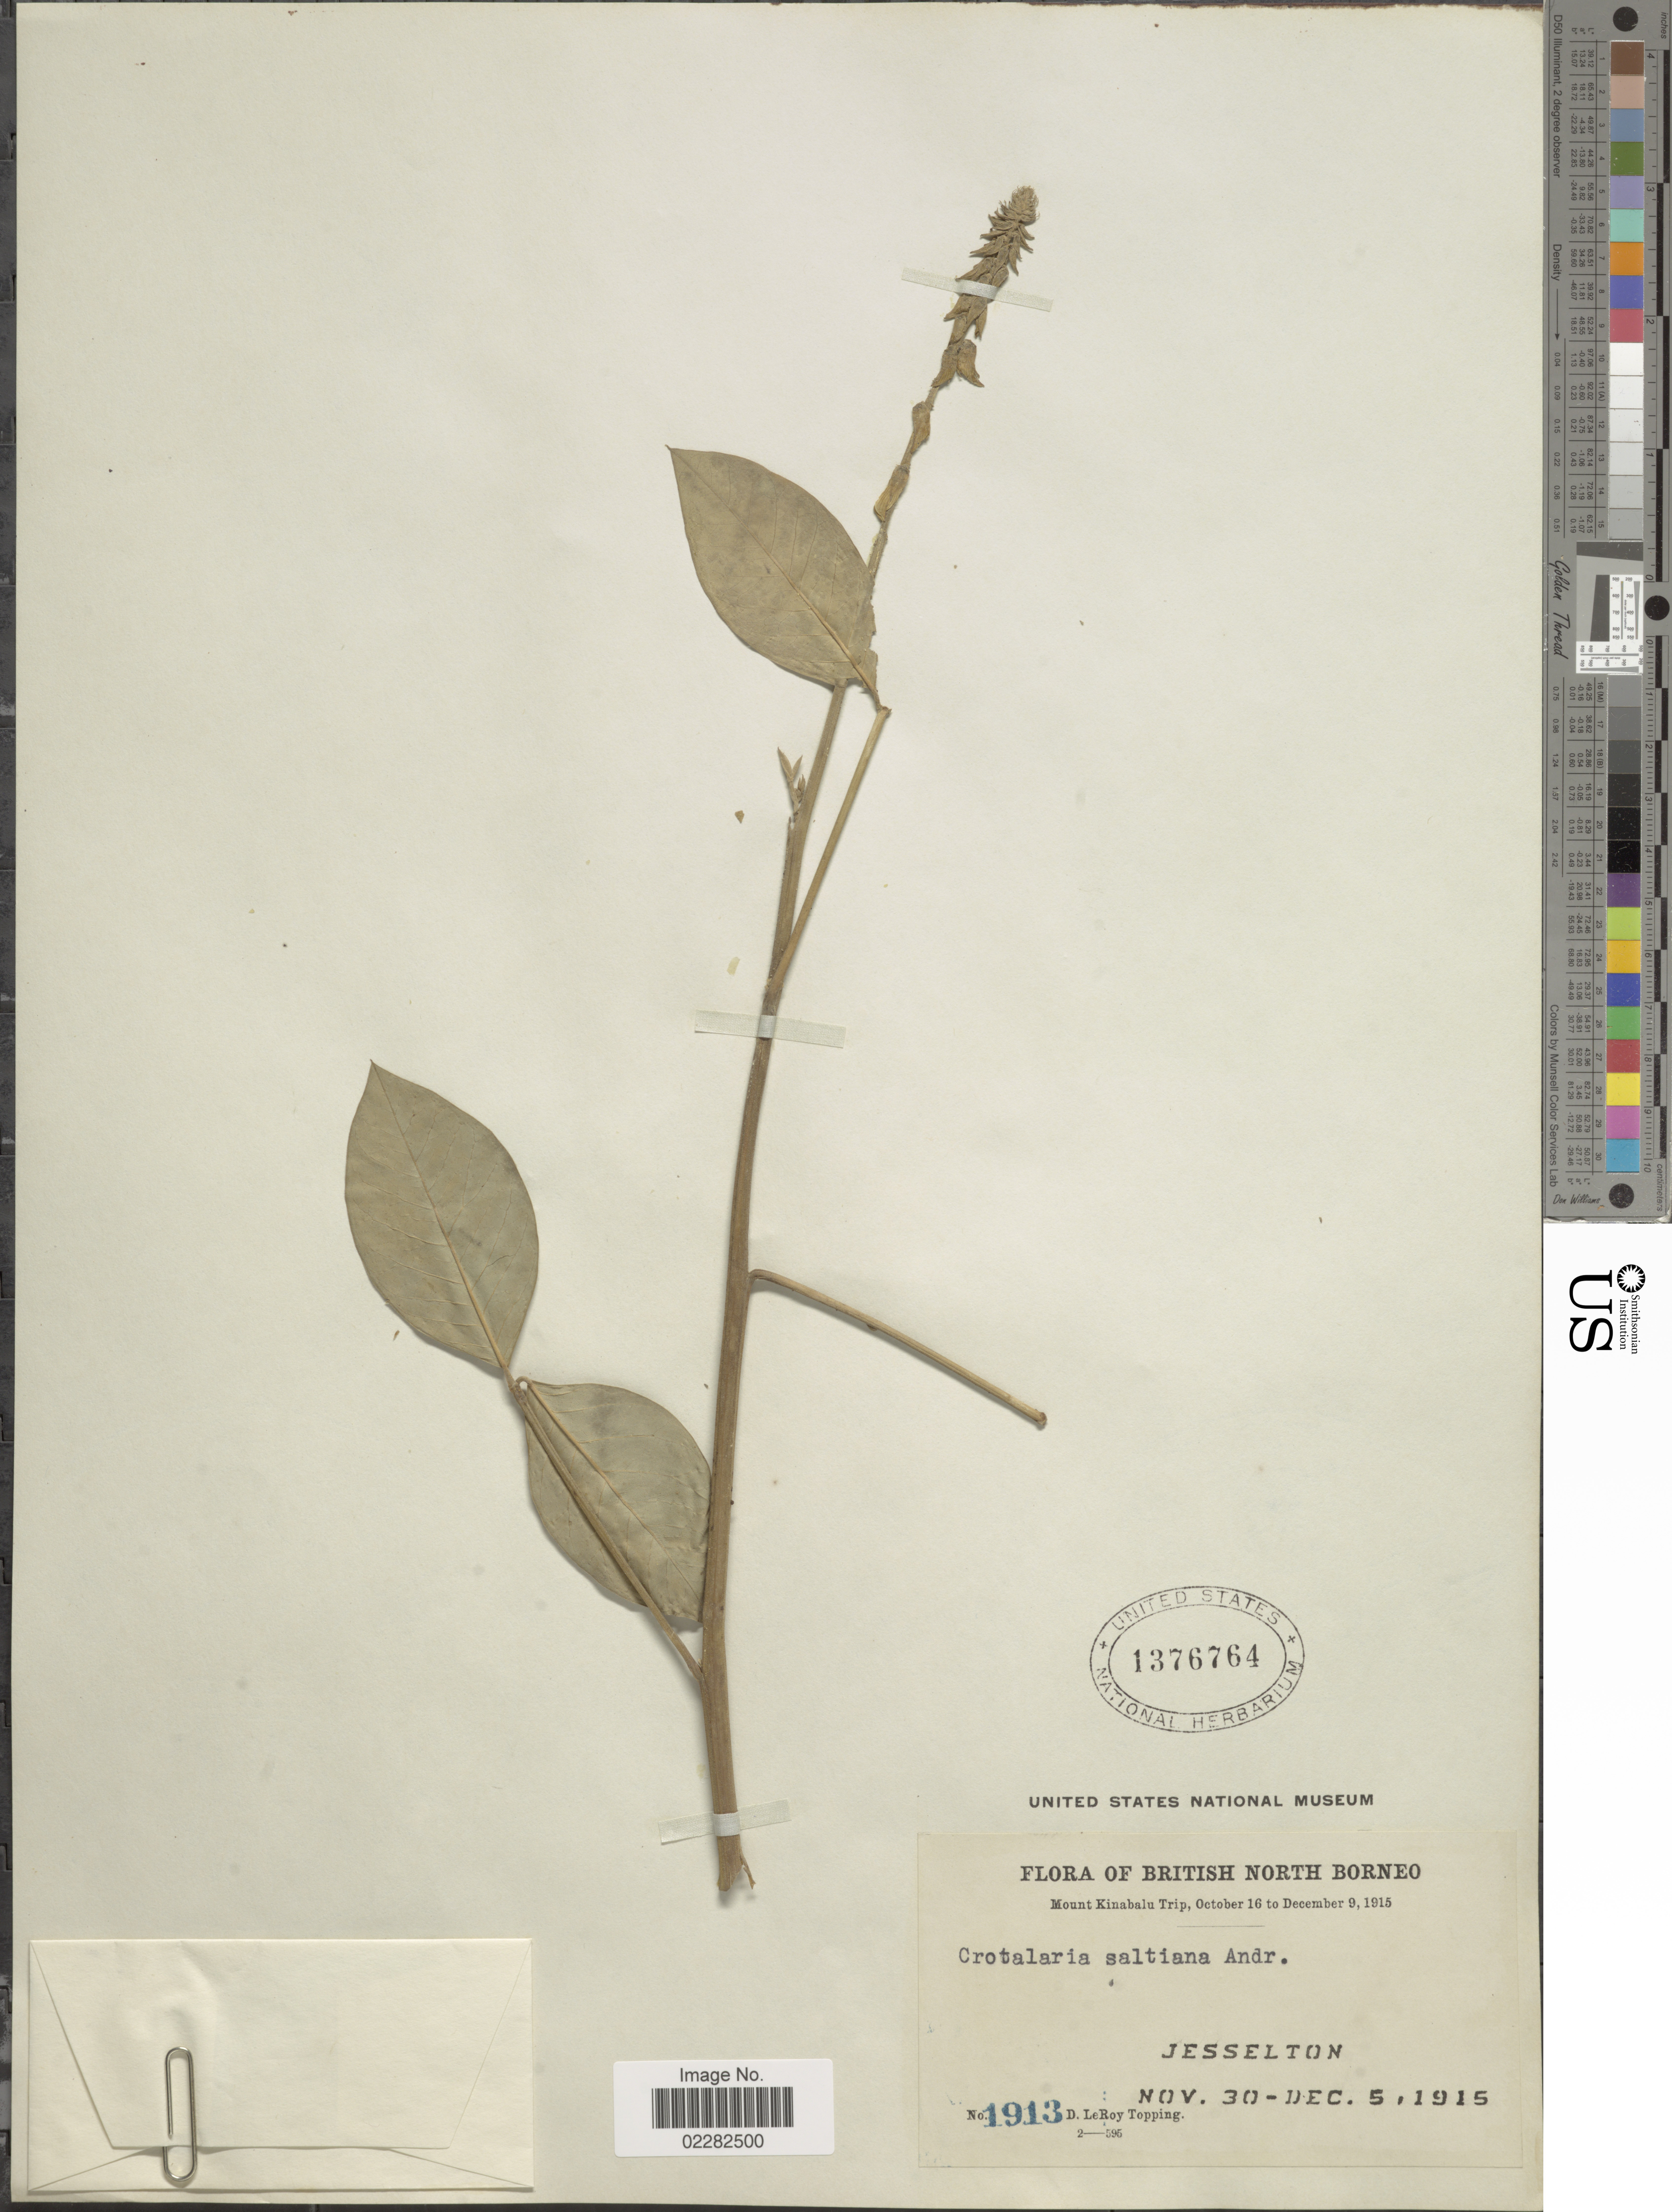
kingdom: Plantae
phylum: Tracheophyta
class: Magnoliopsida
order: Fabales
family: Fabaceae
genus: Crotalaria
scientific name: Crotalaria pallida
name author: Aiton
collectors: D. L. Topping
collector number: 1913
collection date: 1915-11-30/1915-12-05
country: Malaysia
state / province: Sabah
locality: British North Borneo, Mount Kinabalu, Jesselton.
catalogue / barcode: US 1376764